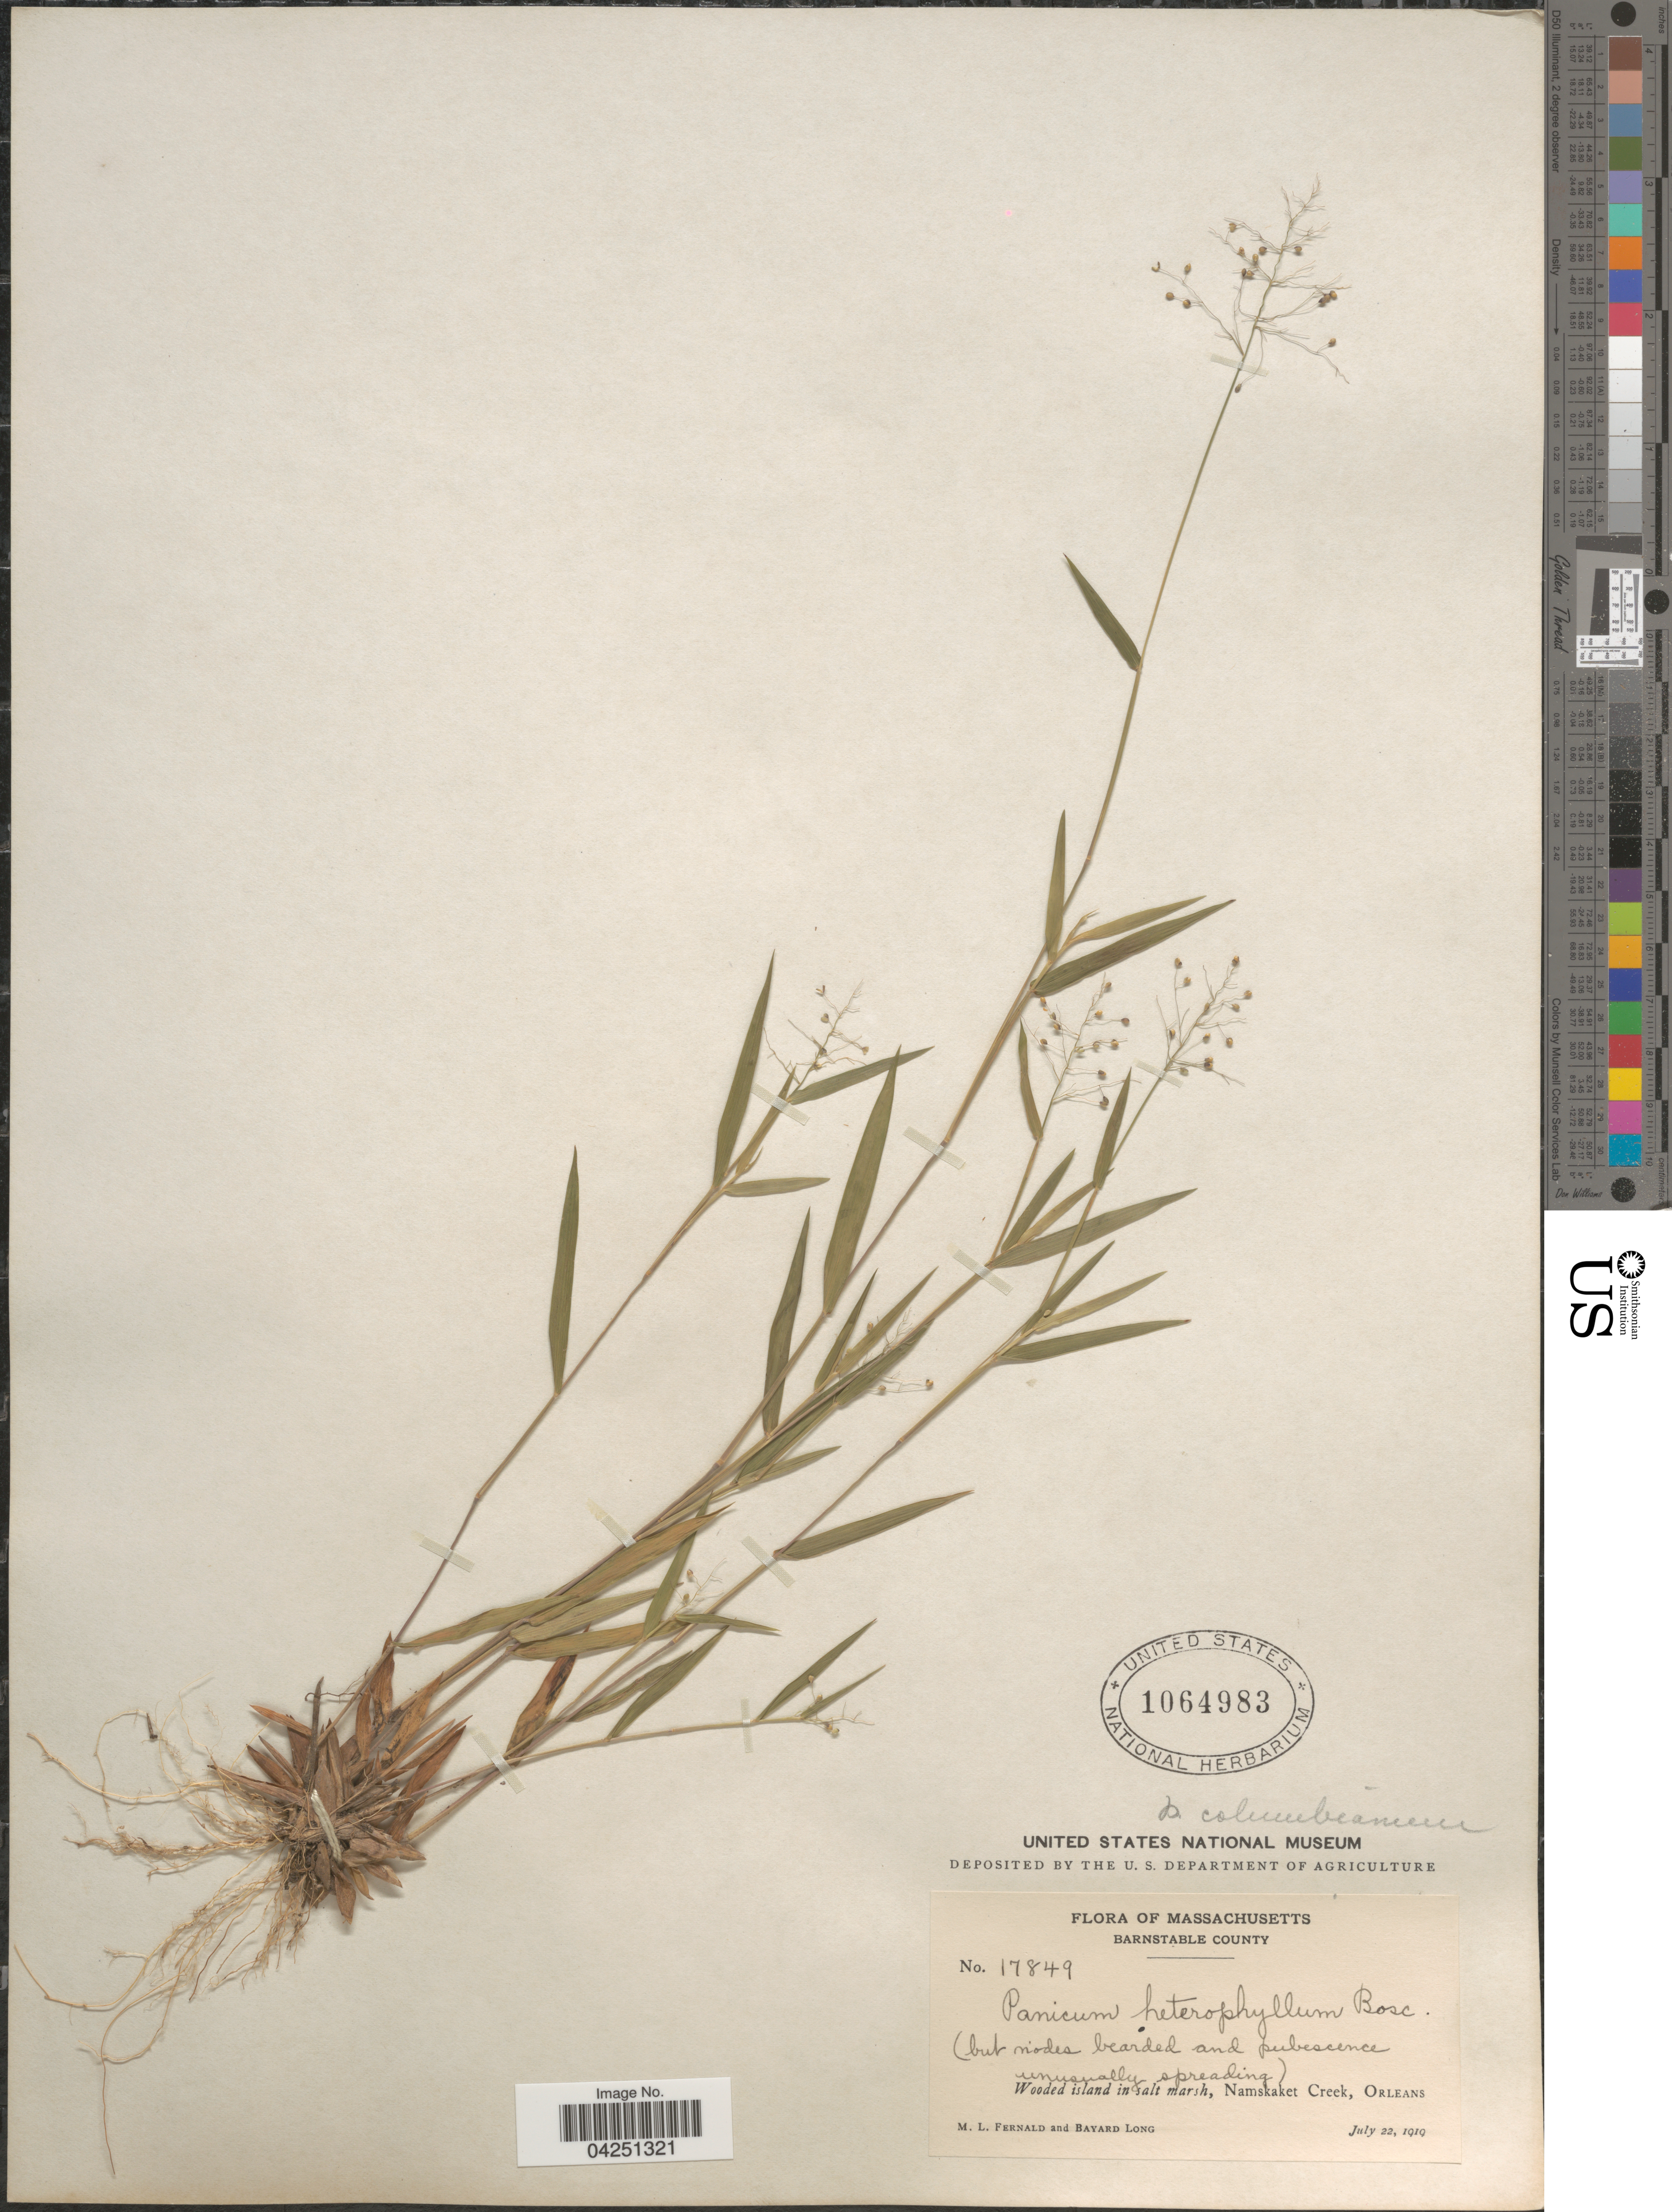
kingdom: Plantae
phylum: Tracheophyta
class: Liliopsida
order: Poales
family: Poaceae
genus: Dichanthelium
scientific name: Dichanthelium acuminatum var. acuminatum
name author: (Sw.) Gould & C.A. Clark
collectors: M. L. Fernald & B. Long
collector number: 17849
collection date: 1919-07-22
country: United States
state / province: Massachusetts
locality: Barnstable County. Wooded island in salt marsh, Namskaket Creek, Orleans.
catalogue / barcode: US 1064983